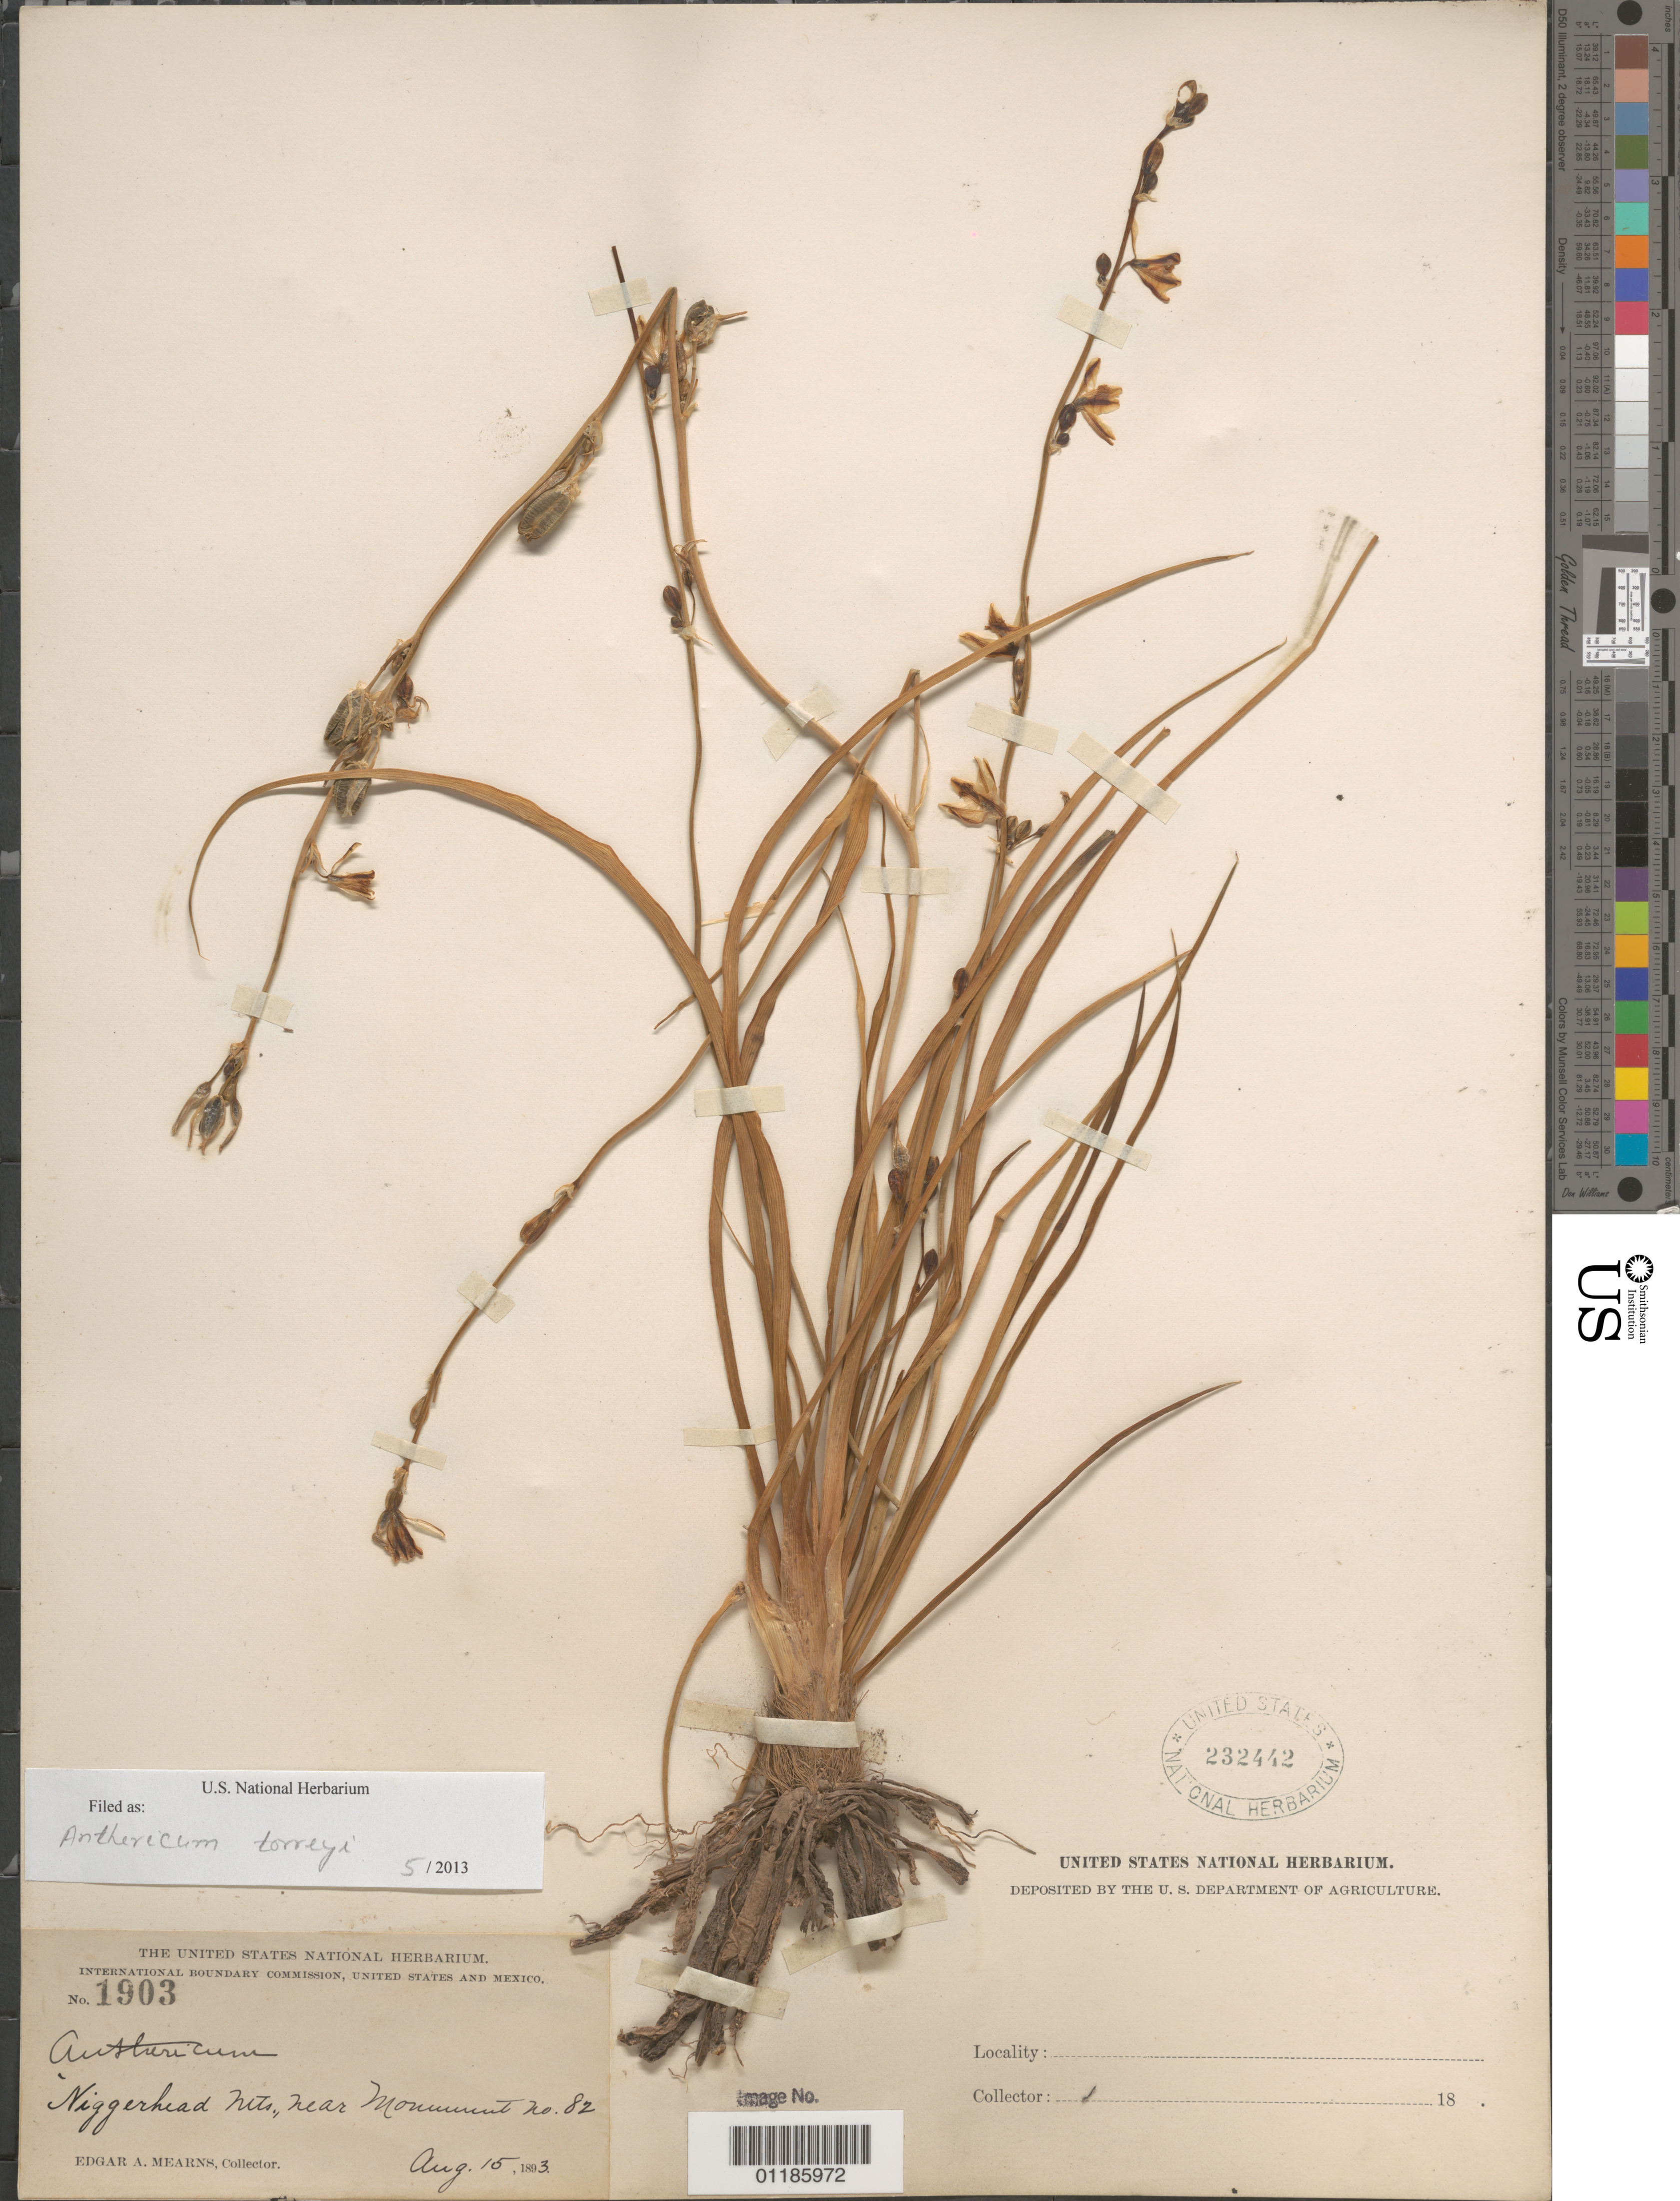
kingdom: Plantae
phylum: Tracheophyta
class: Liliopsida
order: Asparagales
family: Asparagaceae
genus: Anthericum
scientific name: Anthericum torreyi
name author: Baker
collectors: E. A. Mearns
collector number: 1903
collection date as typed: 15 Aug 1893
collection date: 1893-08-15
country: Mexico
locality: Niggerhead Mountains, Monument no. 82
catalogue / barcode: US 232442